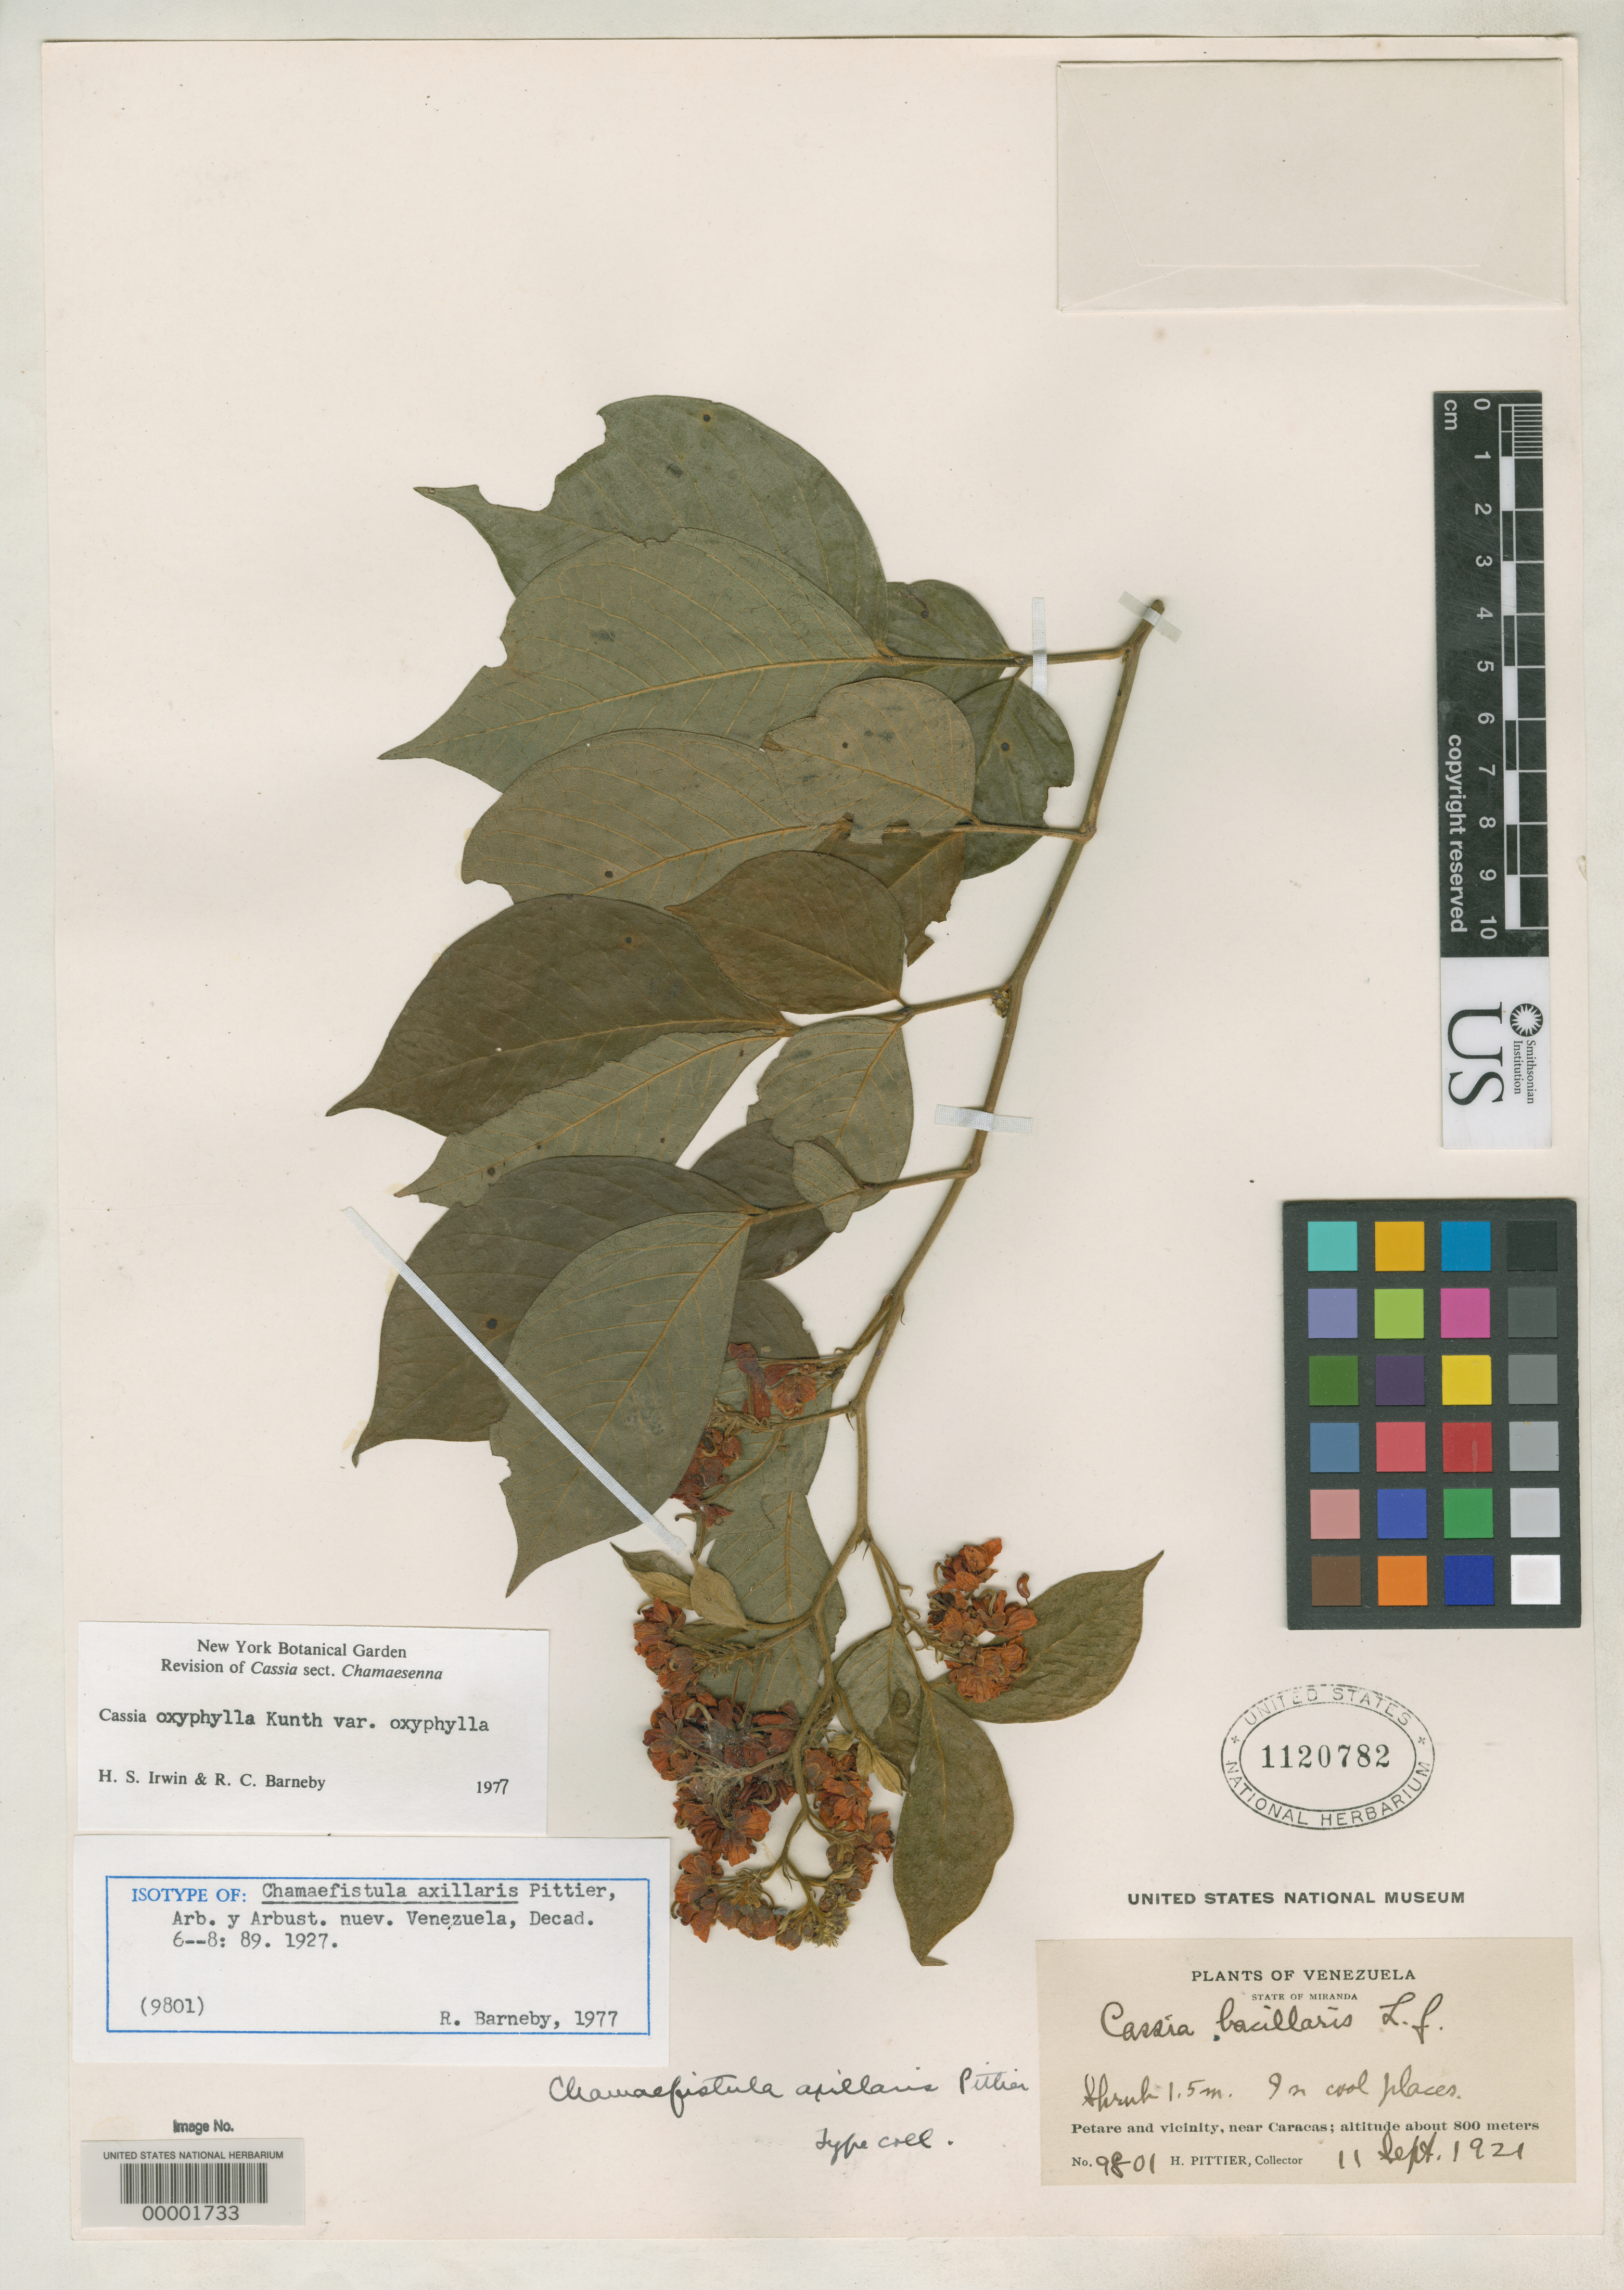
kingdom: Plantae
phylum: Tracheophyta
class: Magnoliopsida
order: Fabales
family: Fabaceae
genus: Chamaefistula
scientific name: Chamaefistula axillaris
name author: Pittier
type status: Isotype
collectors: H. F. Pittier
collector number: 9801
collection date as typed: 11 Sep 1921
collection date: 1921-09-11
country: Venezuela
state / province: Miranda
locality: Petare and vicinity near Caracas.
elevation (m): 800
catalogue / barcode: US 1120782